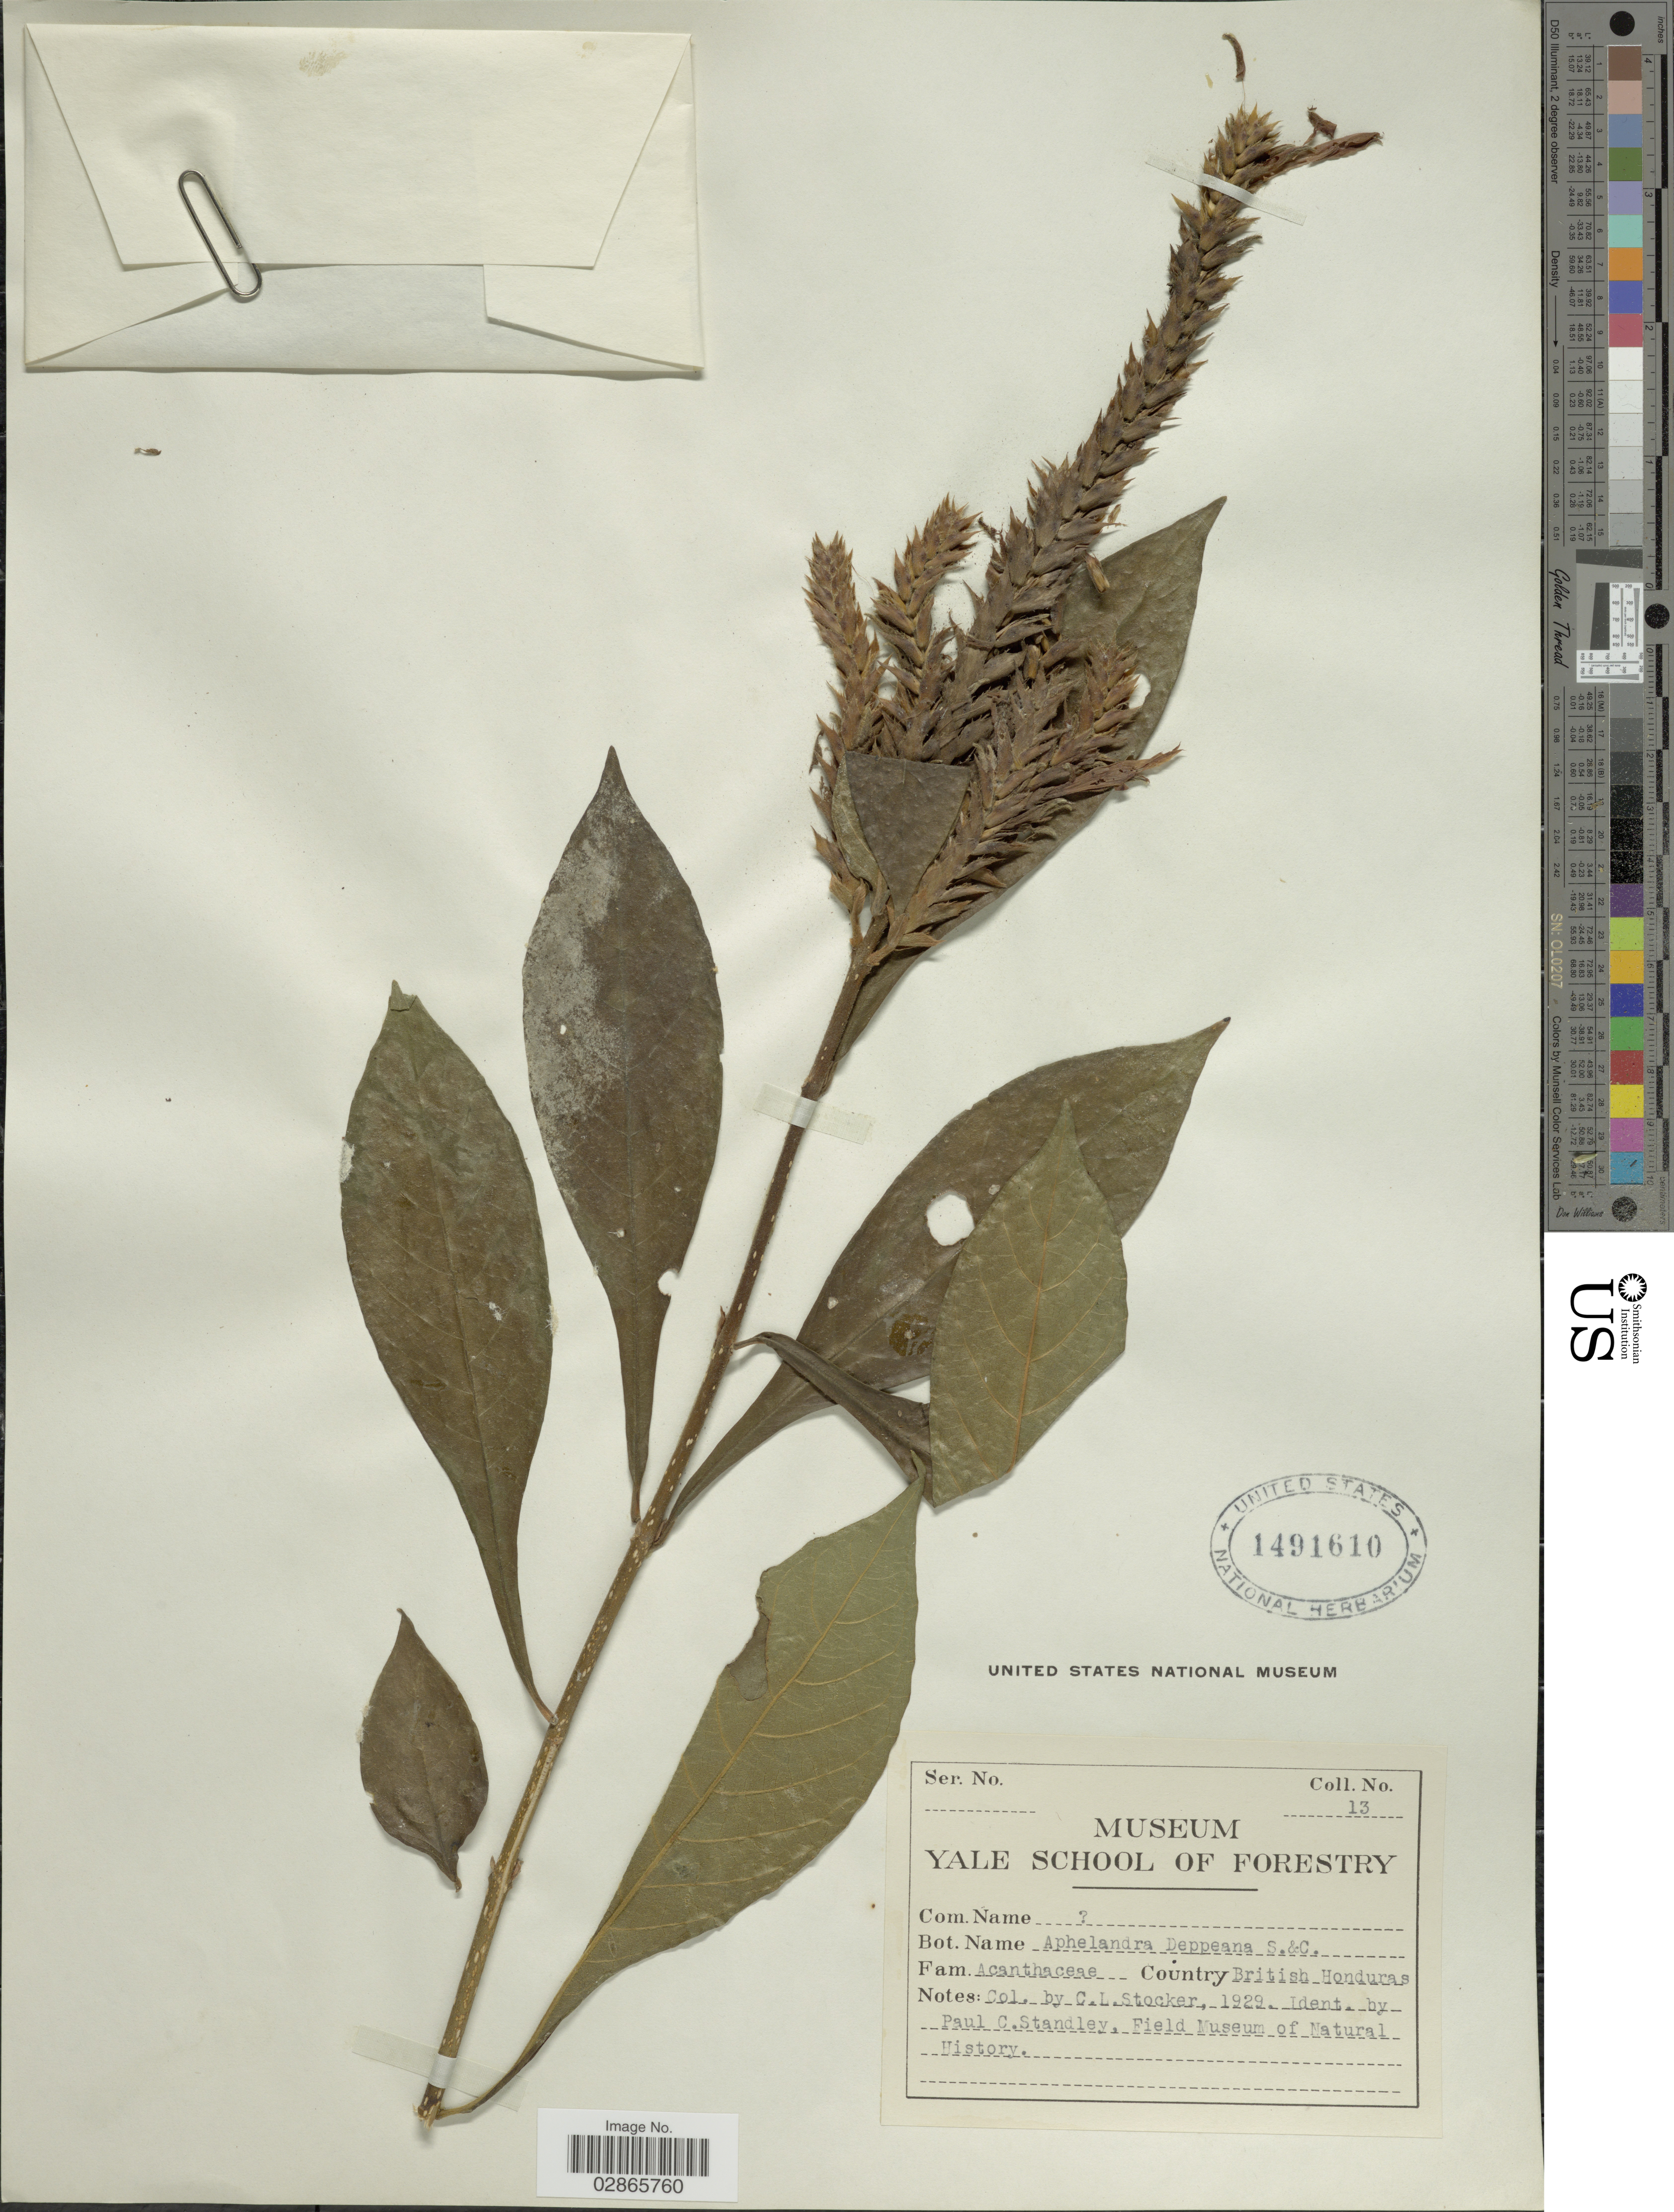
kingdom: Plantae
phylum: Tracheophyta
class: Magnoliopsida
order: Lamiales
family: Acanthaceae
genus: Aphelandra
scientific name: Aphelandra deppeana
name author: Schltdl. & Cham.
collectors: C. Stocker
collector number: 13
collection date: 1929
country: Belize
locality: British Honduras.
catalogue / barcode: US 1491610